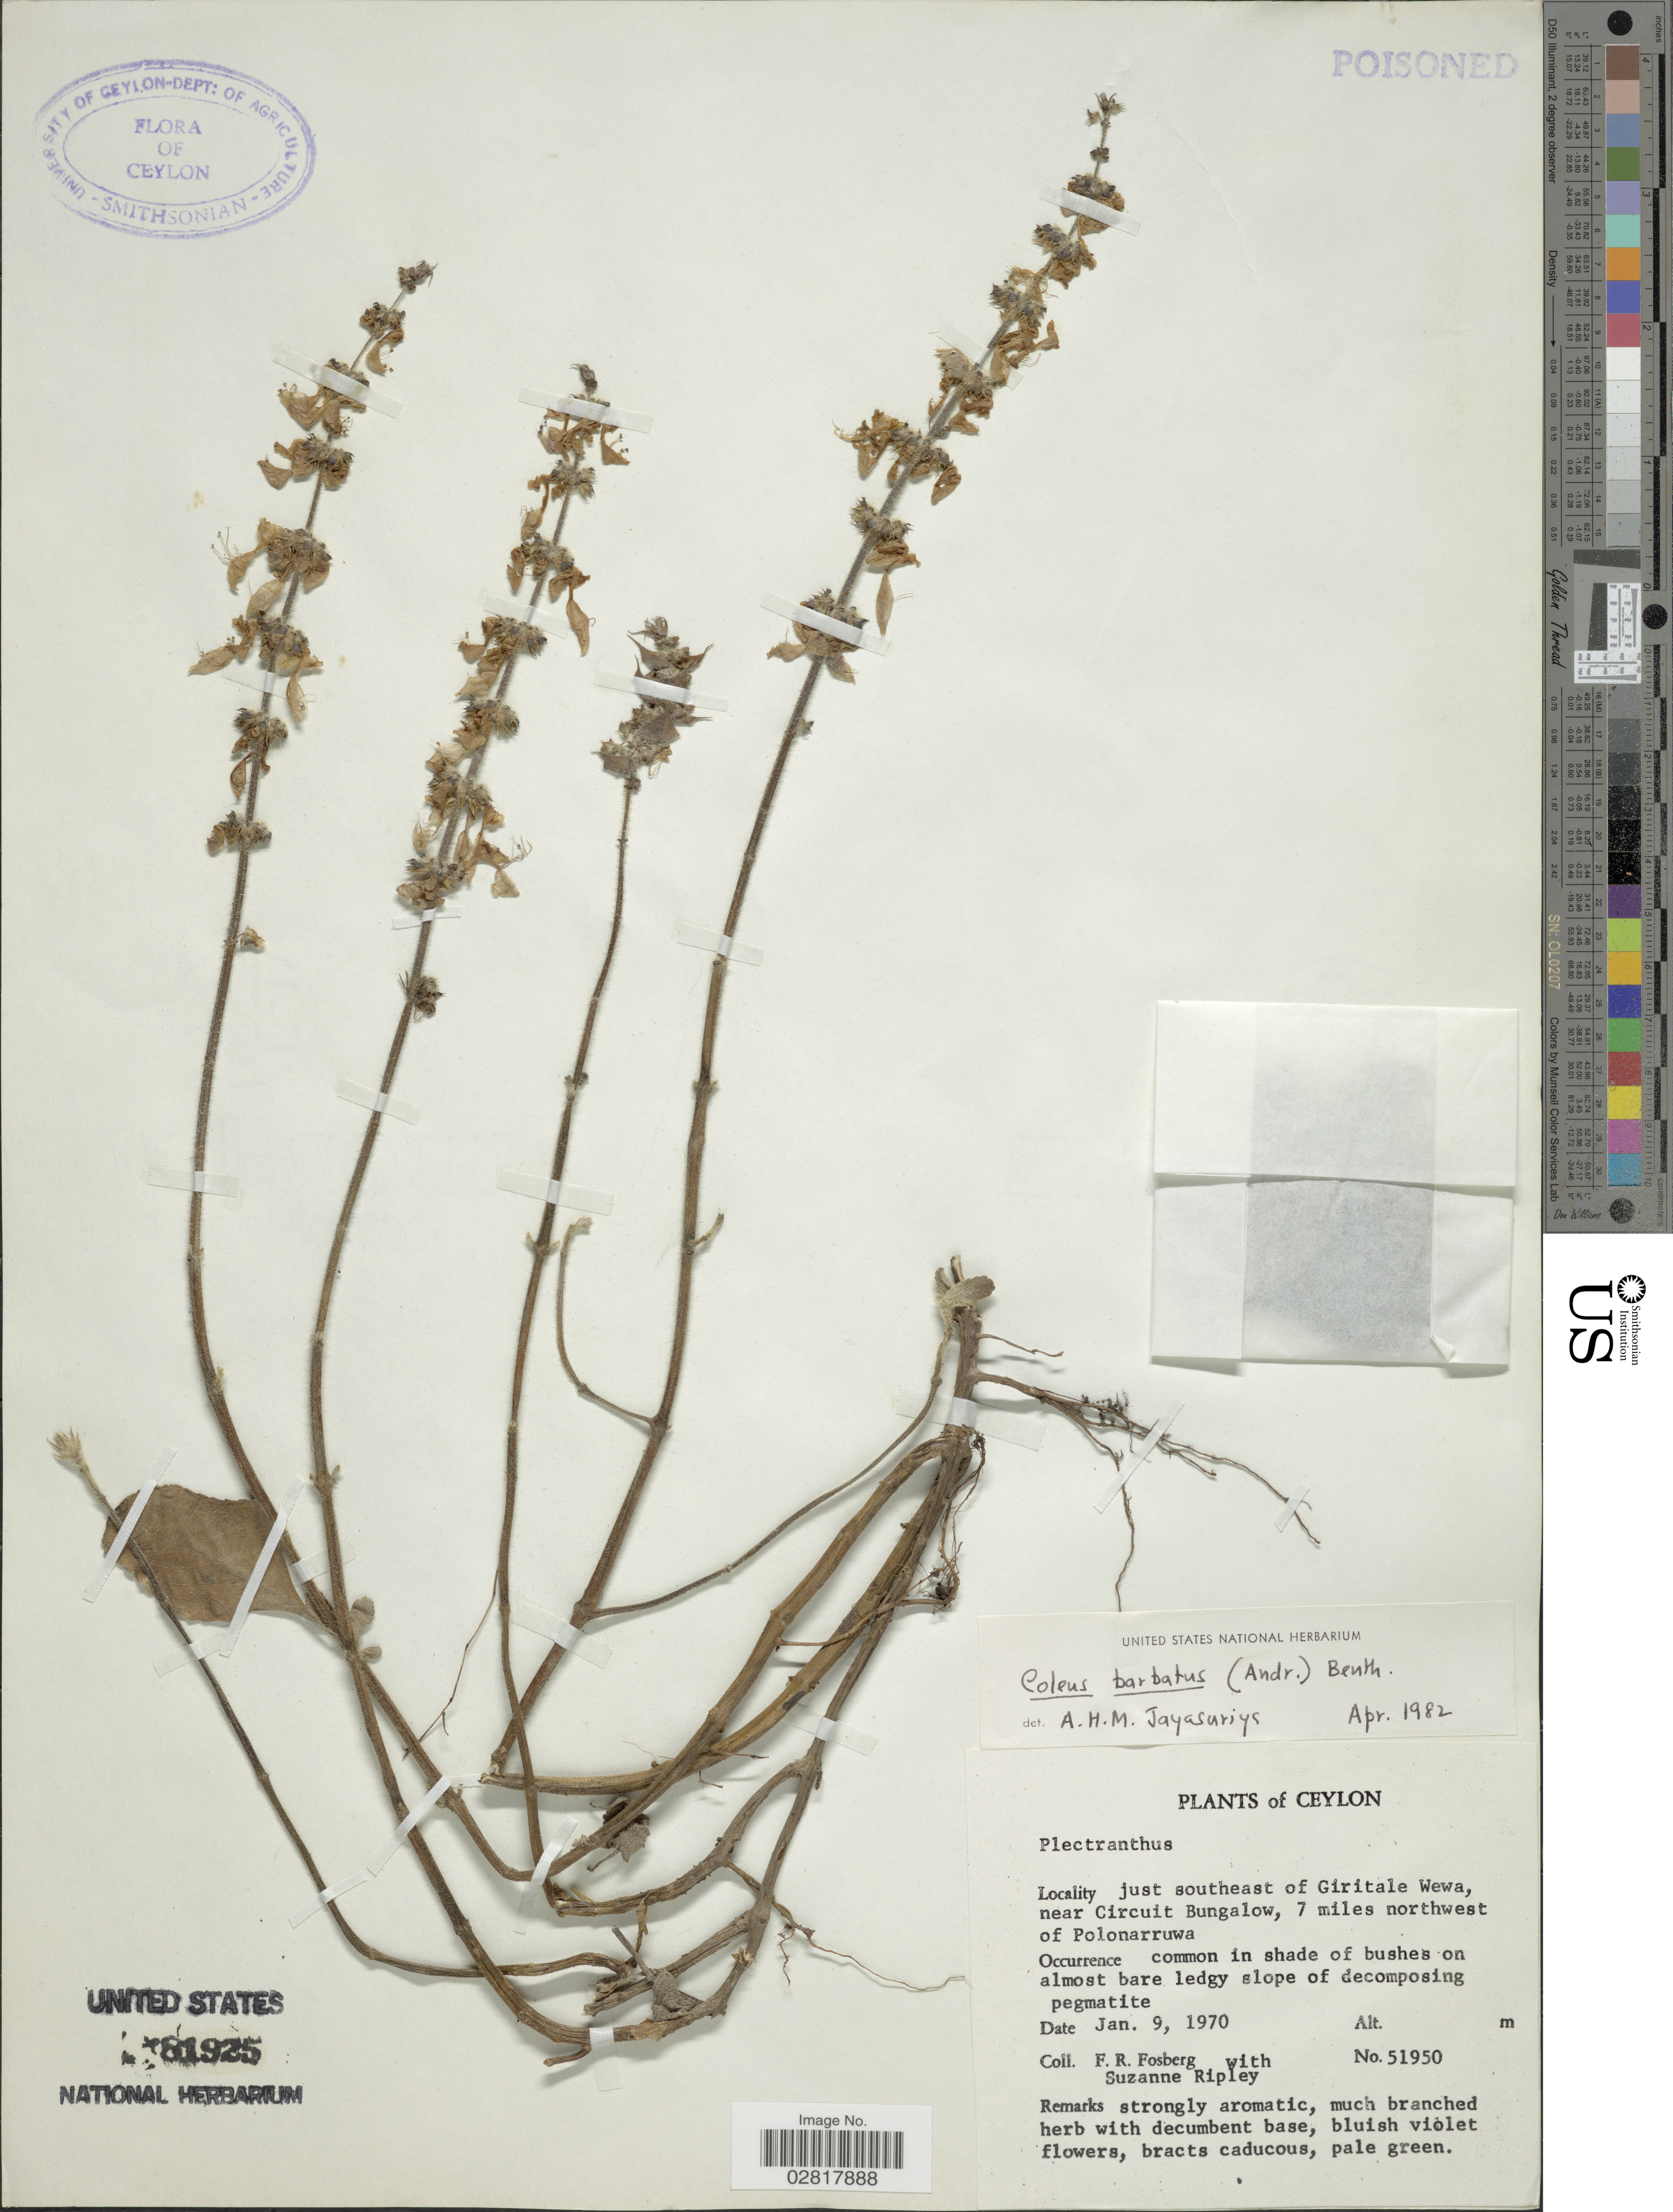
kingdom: Plantae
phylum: Tracheophyta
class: Magnoliopsida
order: Lamiales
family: Lamiaceae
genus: Plectranthus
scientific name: Plectranthus barbatus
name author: Andrews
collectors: F. R. Fosberg & S. Ripley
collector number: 51950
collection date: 1970-01-09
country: Sri Lanka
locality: Ceylon. just southeast of Giritale Wewa, near Circuit Bungalow, 7 miles northwest of Polonarruwa.